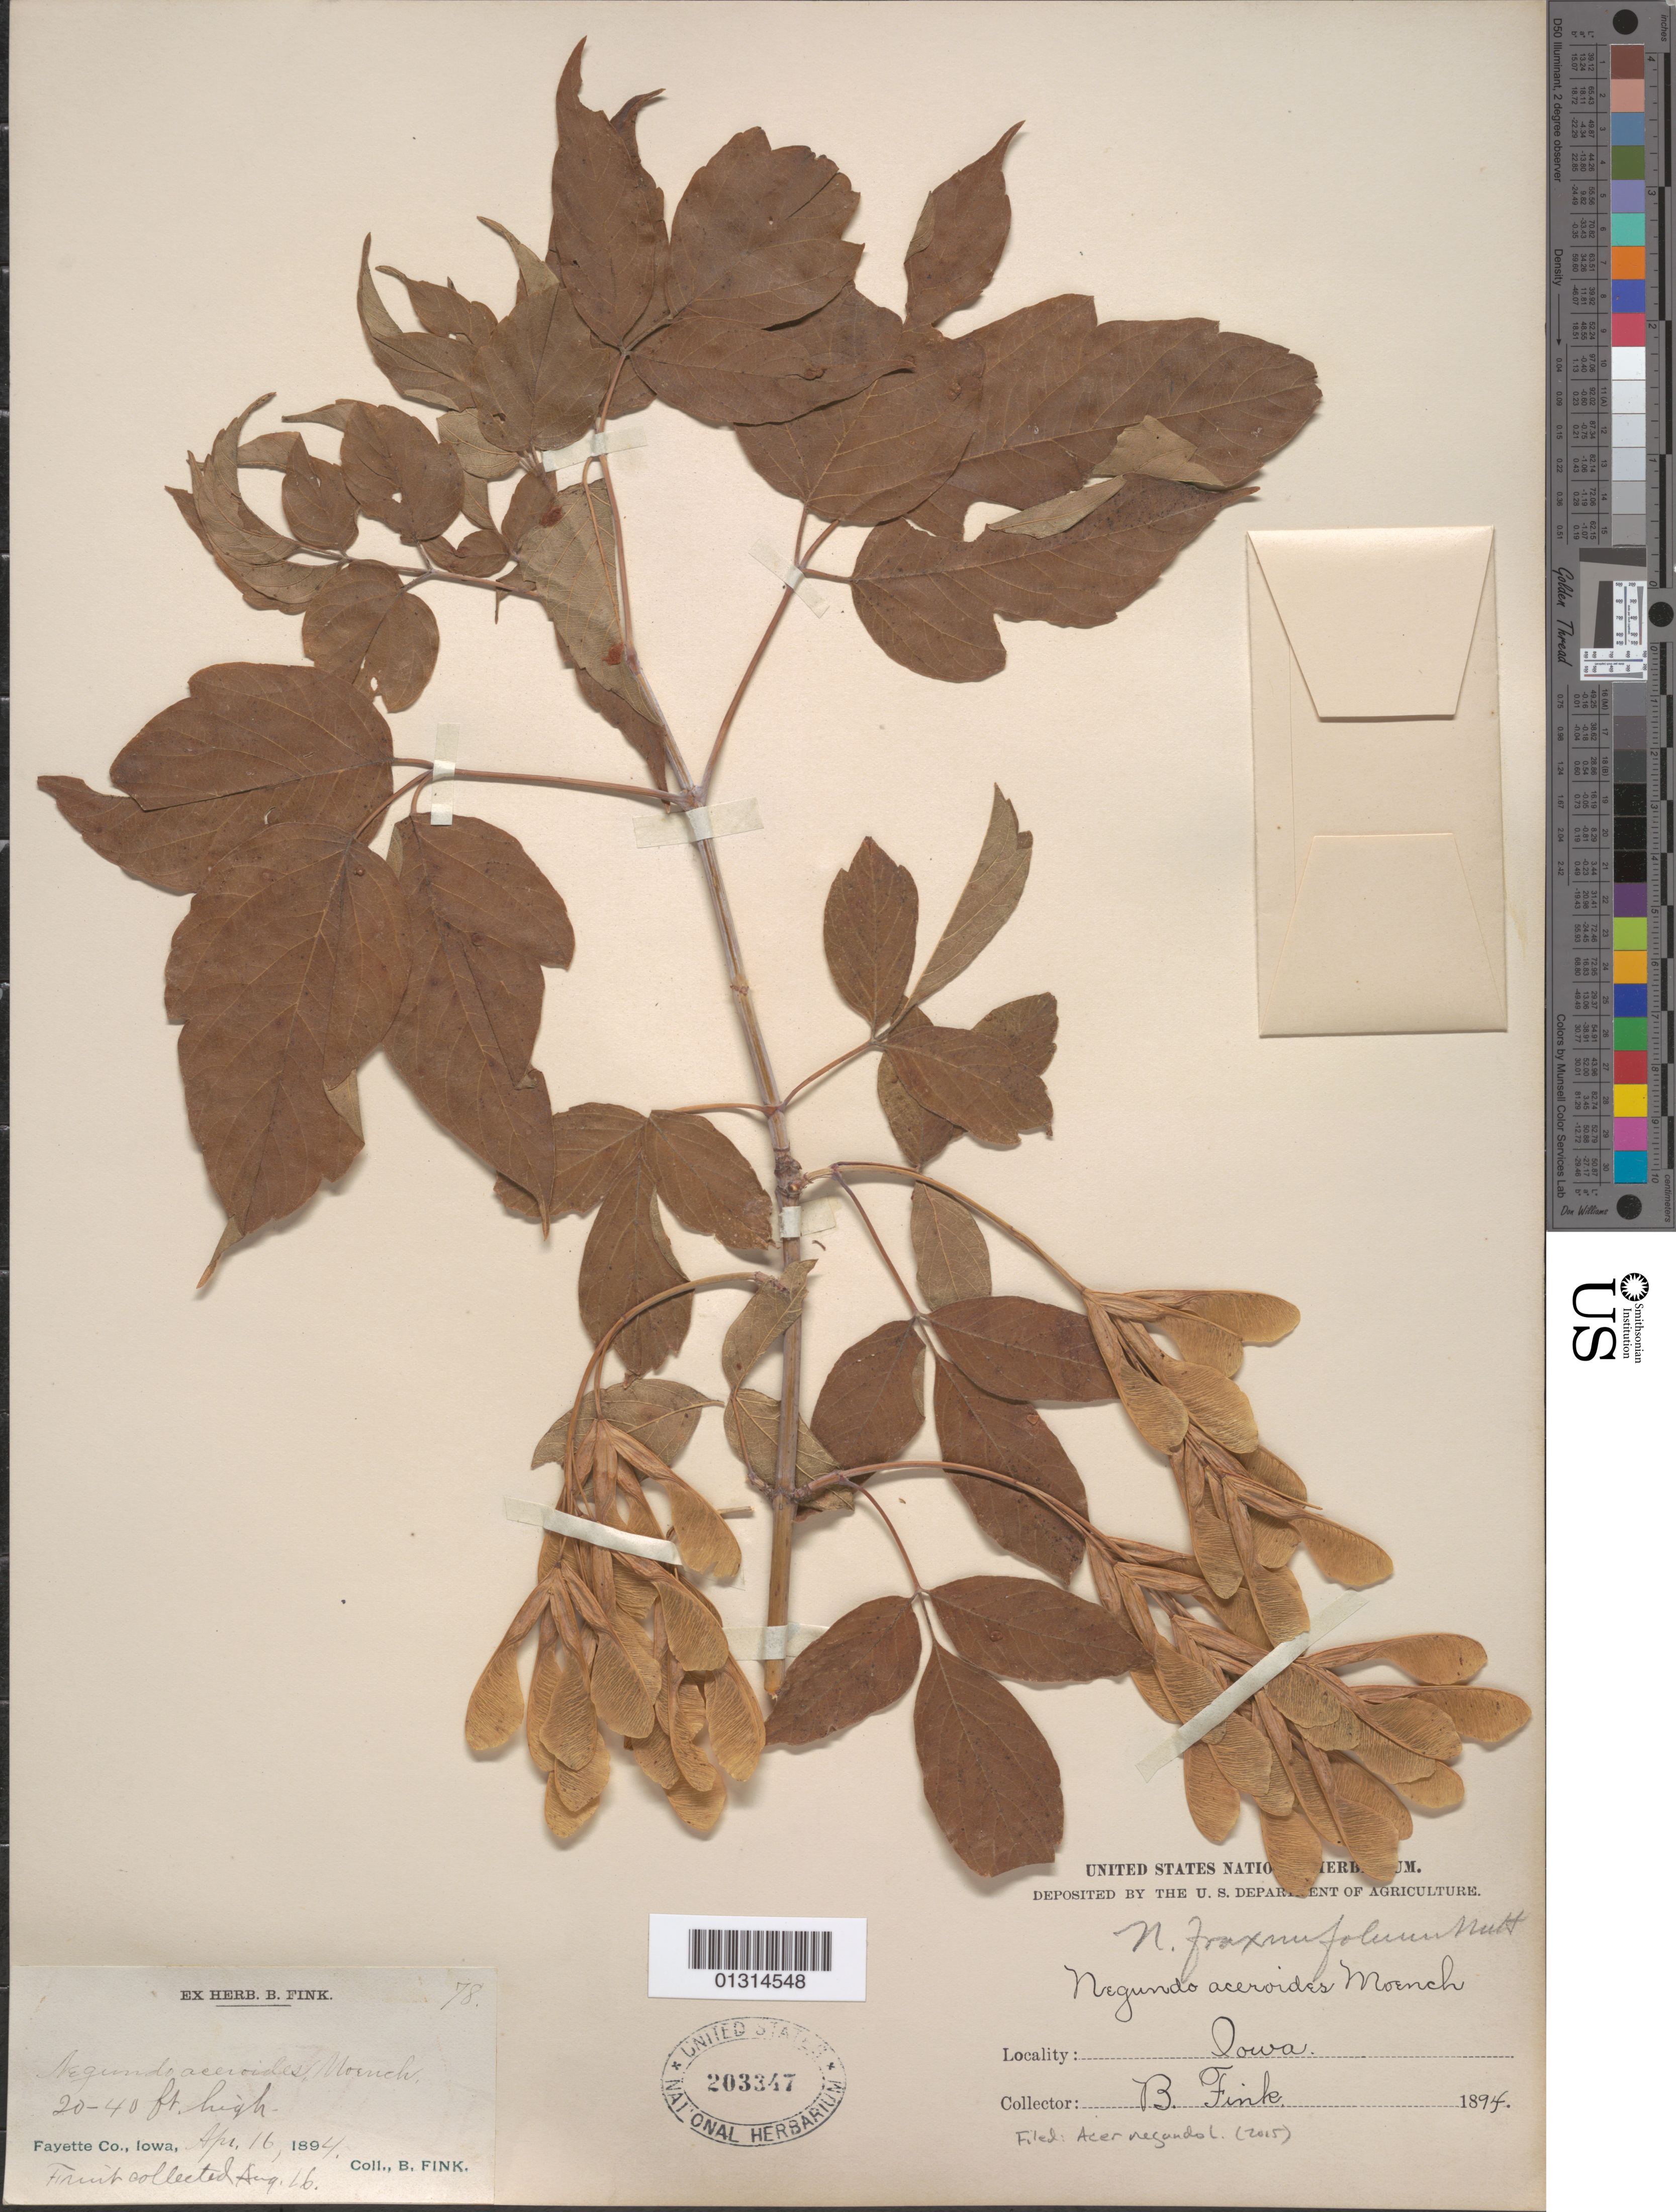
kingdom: Plantae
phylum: Tracheophyta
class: Magnoliopsida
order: Sapindales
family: Sapindaceae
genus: Acer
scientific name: Acer negundo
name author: L.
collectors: B. Fink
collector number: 78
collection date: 1894-04-16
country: United States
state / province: Iowa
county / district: Fayette County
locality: Fayette County,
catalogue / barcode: US 203347